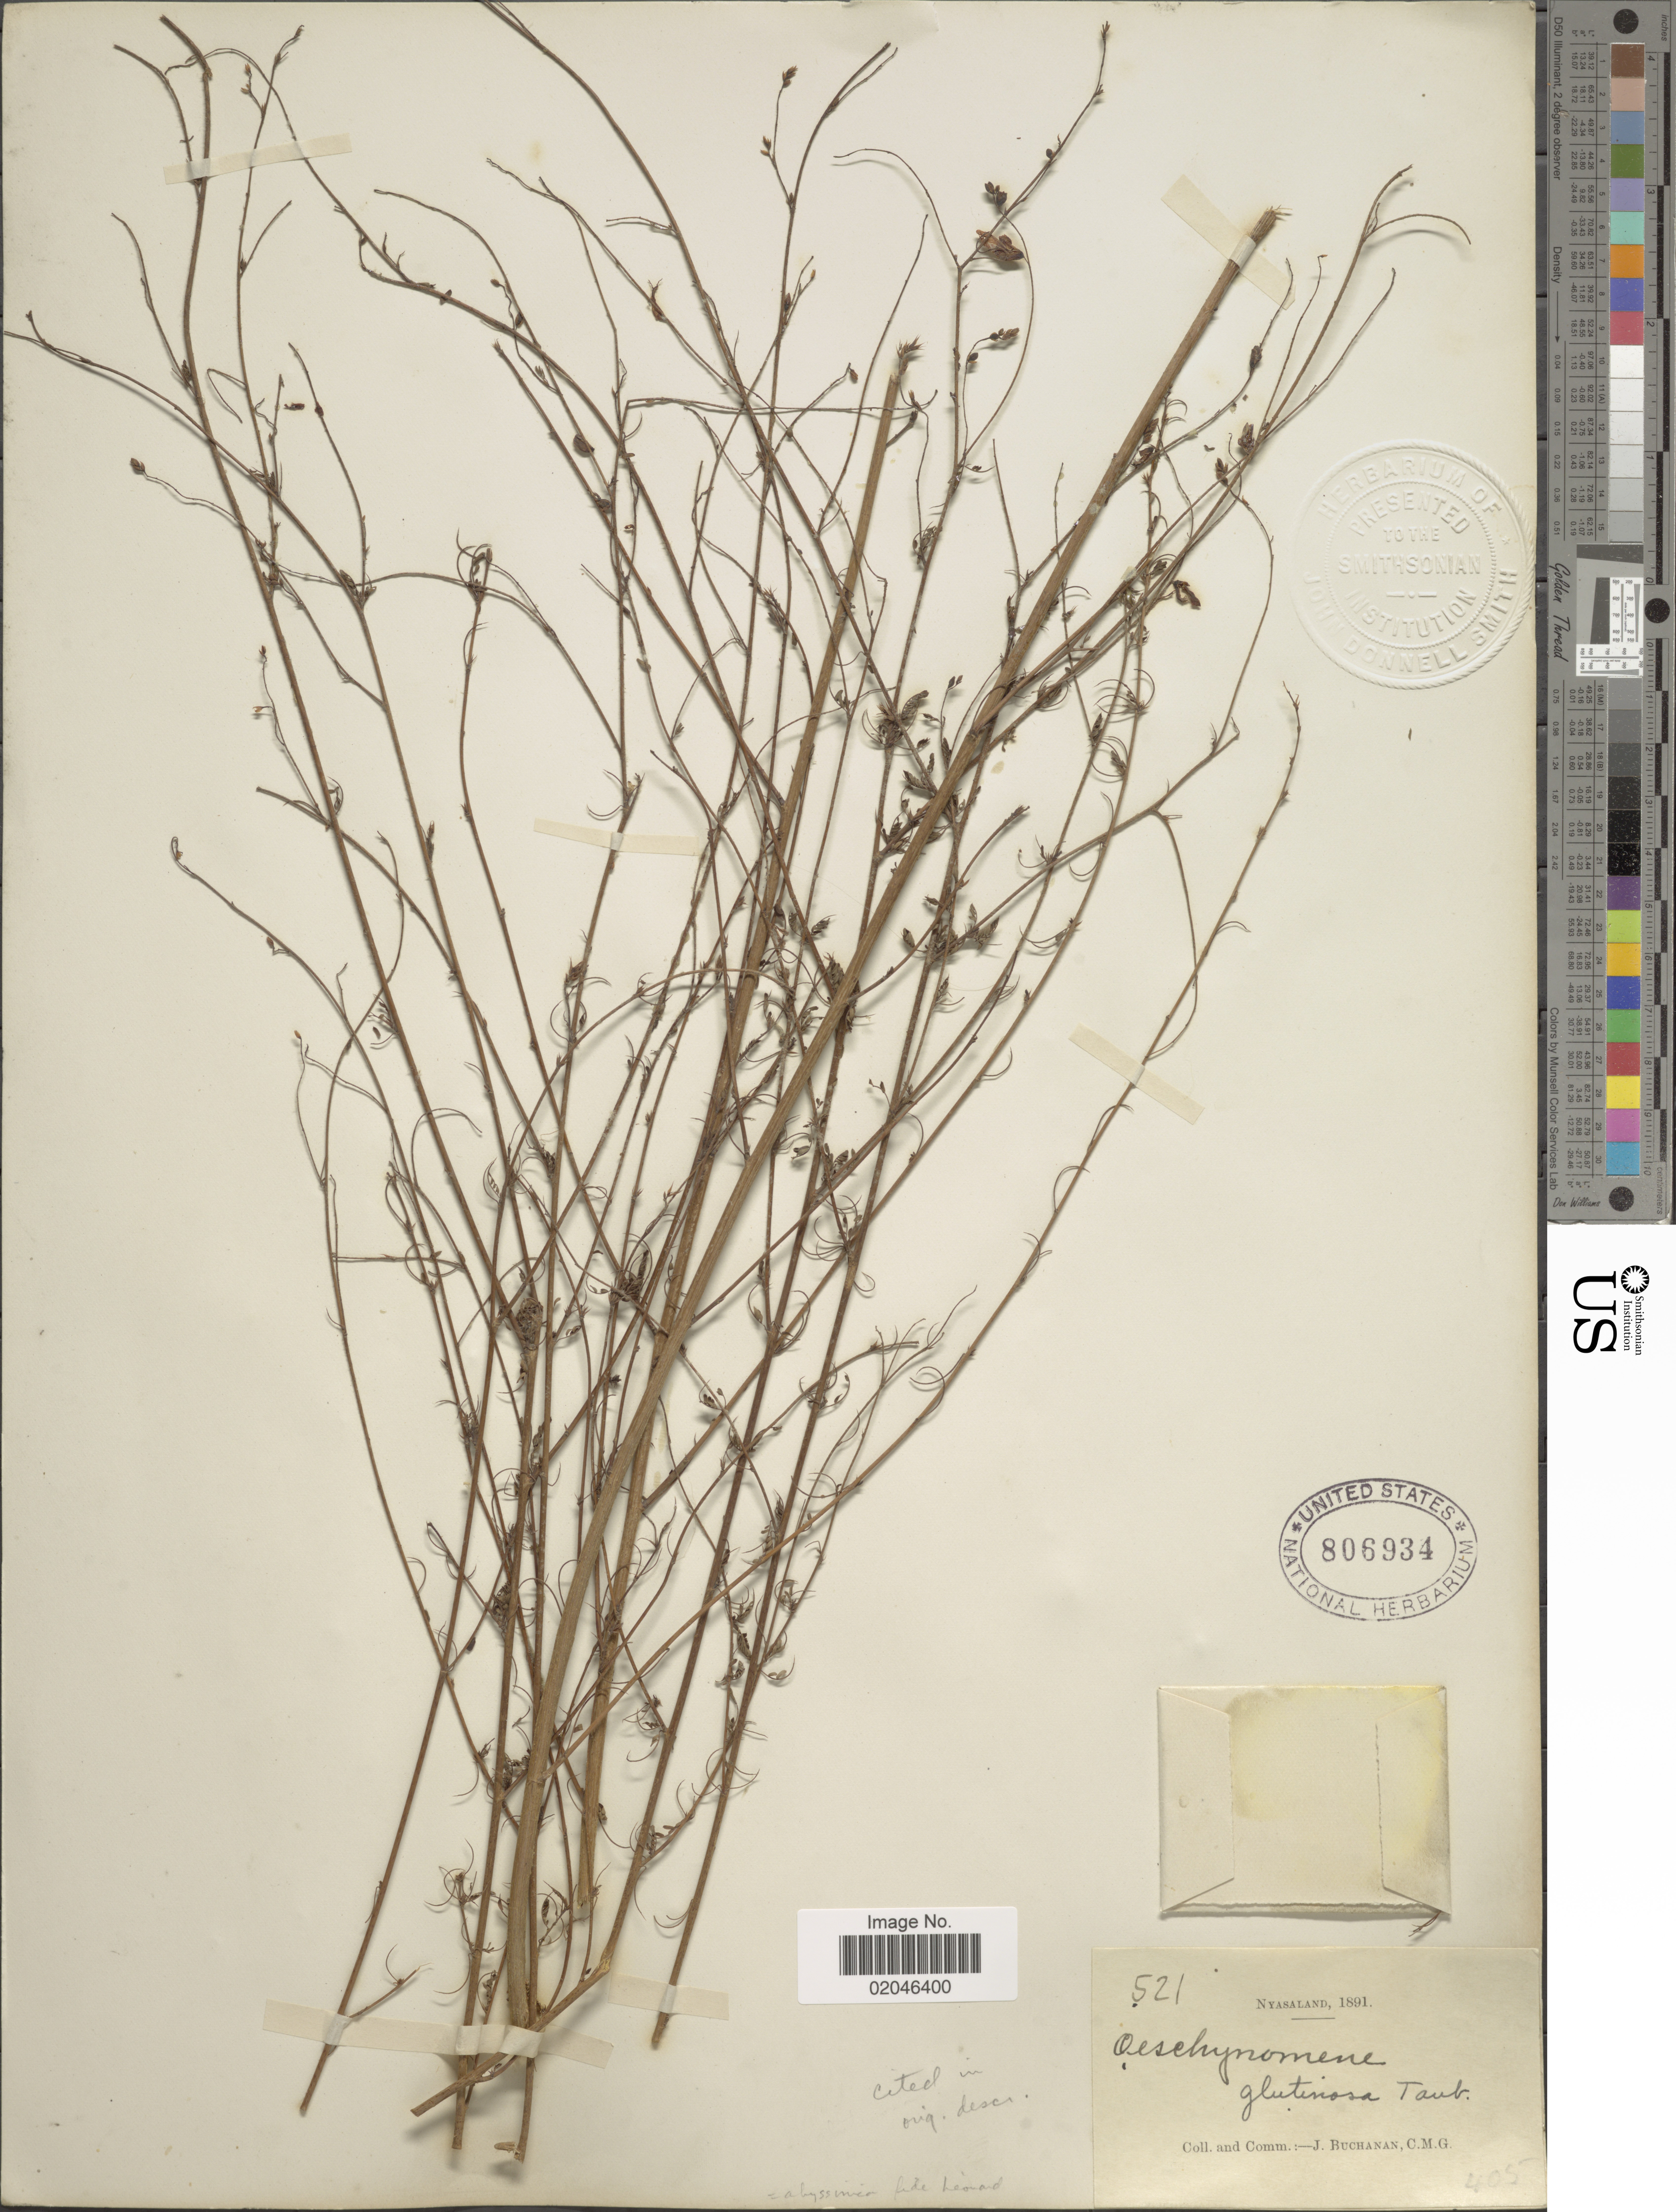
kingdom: Plantae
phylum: Tracheophyta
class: Magnoliopsida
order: Fabales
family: Fabaceae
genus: Aeschynomene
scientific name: Aeschynomene abyssinica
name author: (A. Rich.) Vatke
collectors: J. Buchanan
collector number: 521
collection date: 1891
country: Malawi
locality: Nyasaland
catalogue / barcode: US 806934